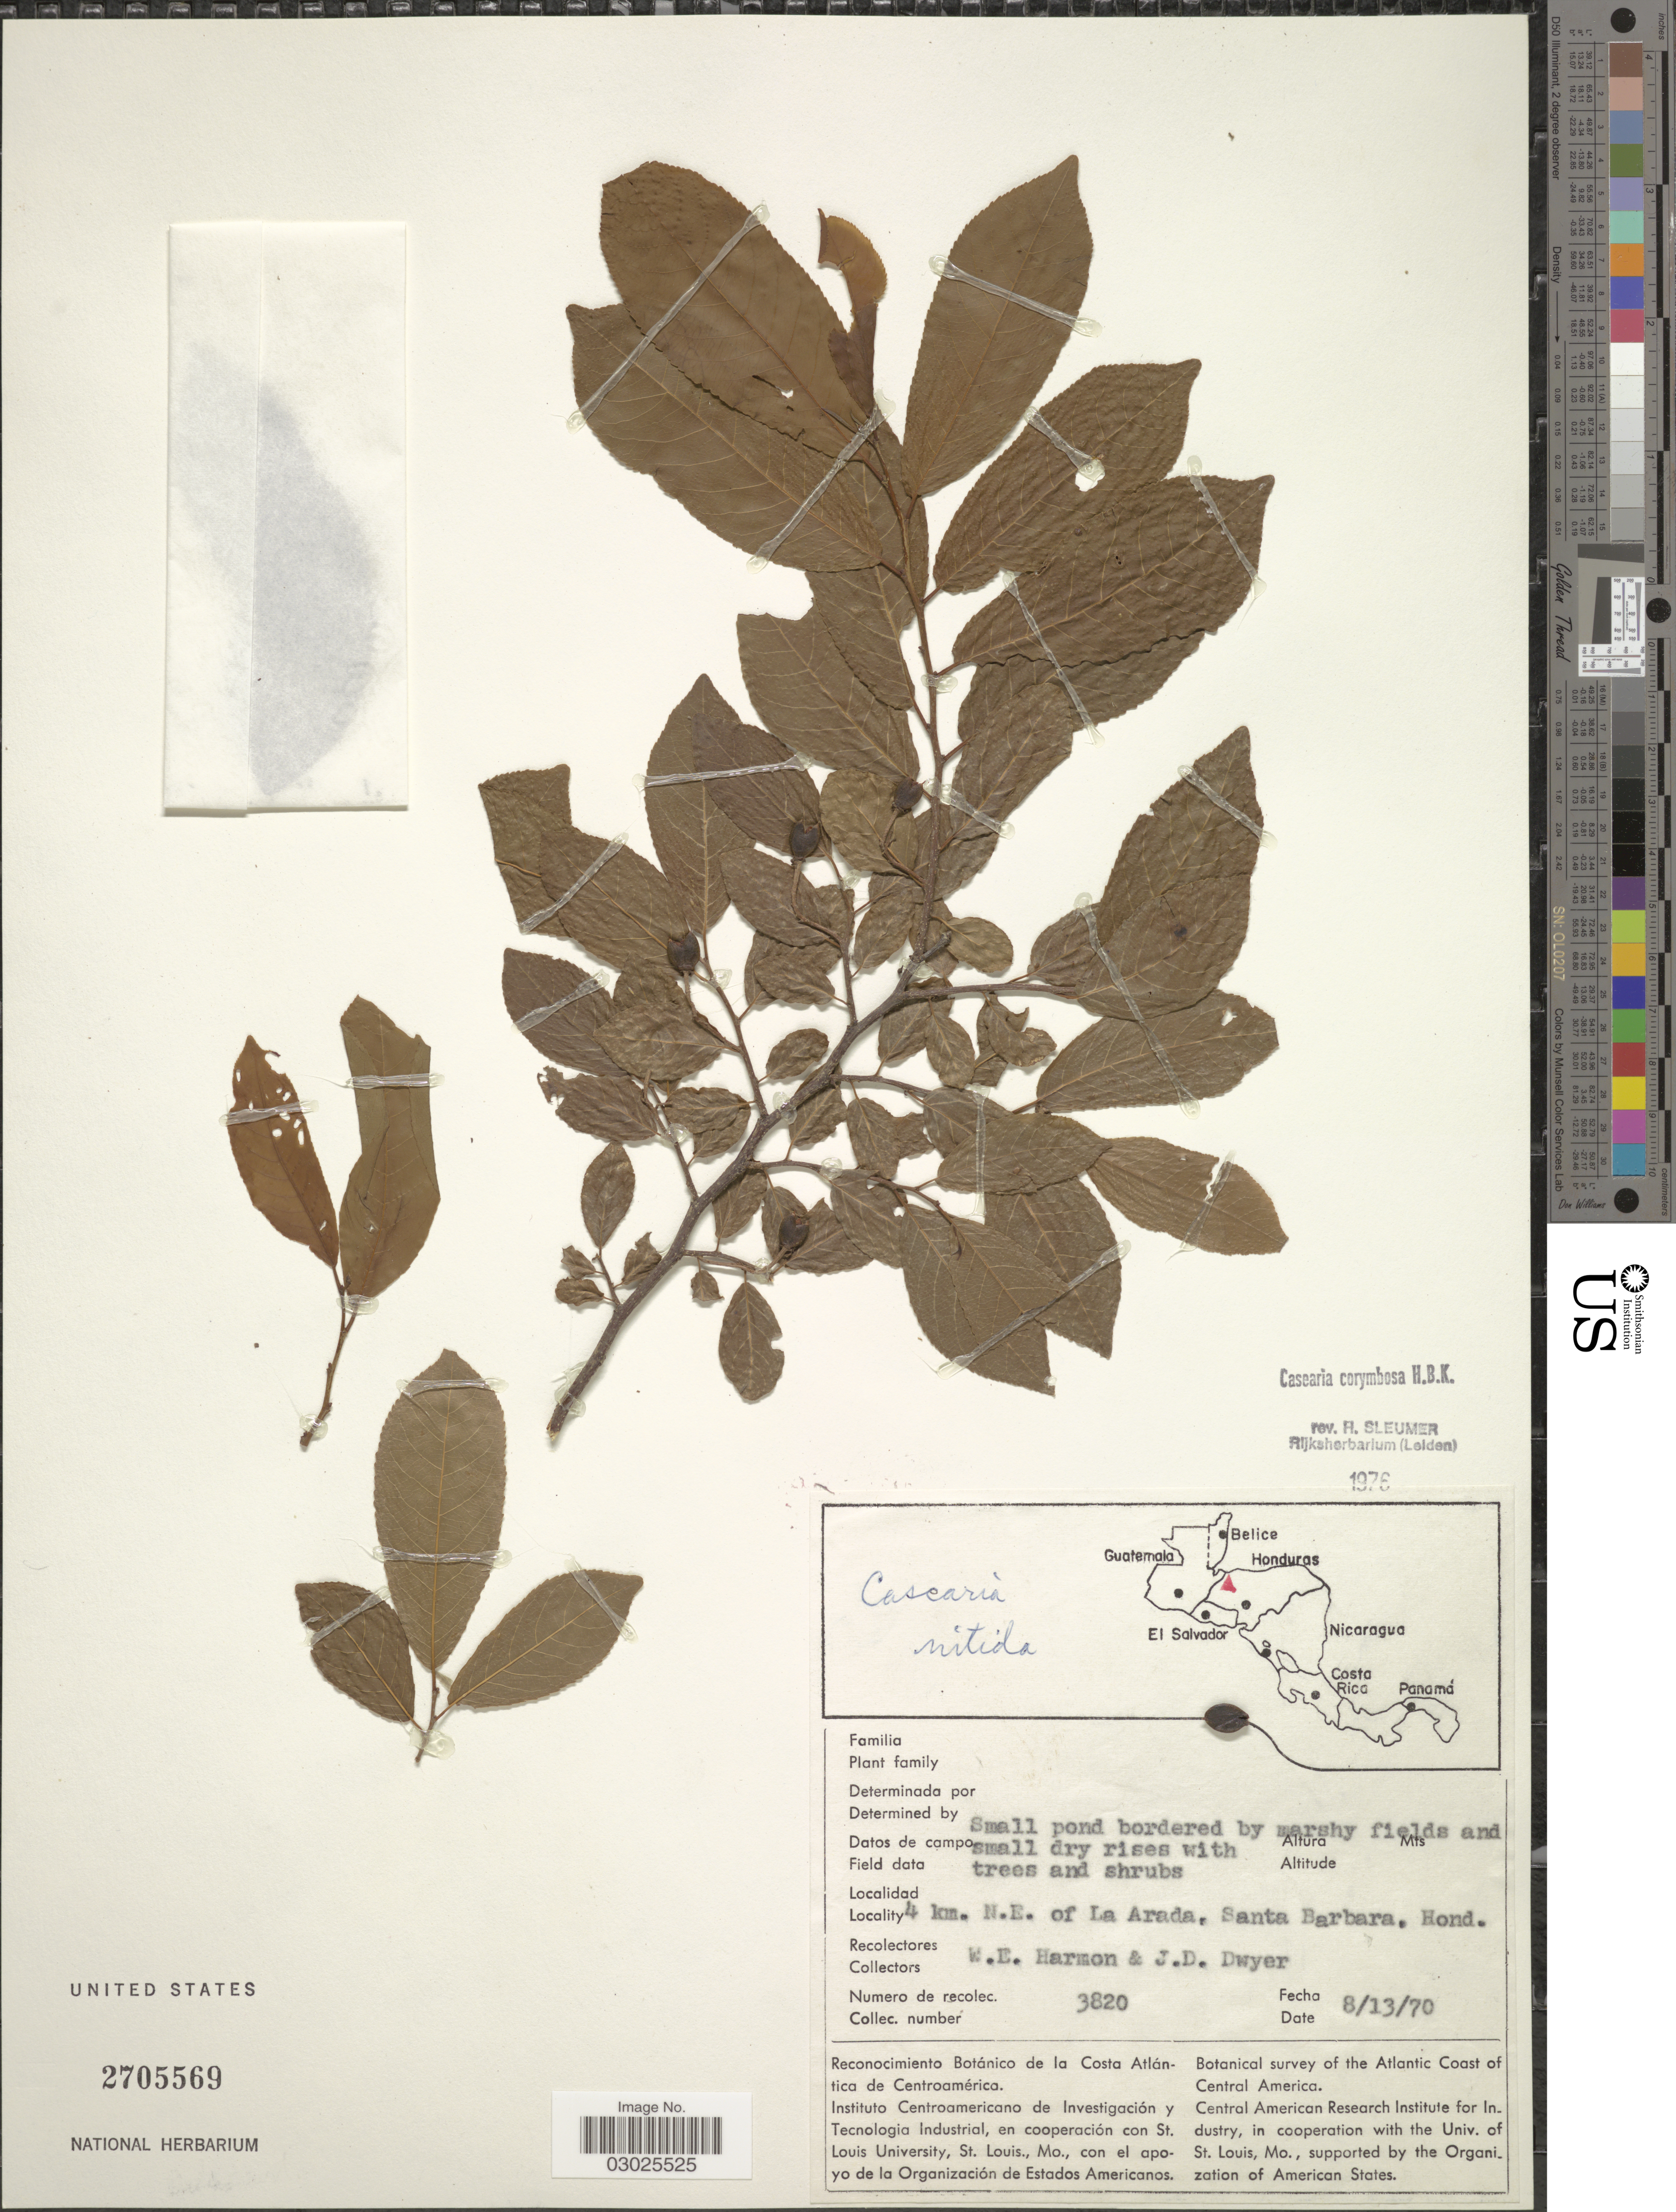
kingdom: Plantae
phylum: Tracheophyta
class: Magnoliopsida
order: Malpighiales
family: Salicaceae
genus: Casearia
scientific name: Casearia corymbosa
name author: Kunth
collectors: W. E. Harmon & J. D. Dwyer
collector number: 3820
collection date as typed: Transcribed d/m/y: 13/8/70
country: Honduras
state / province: Santa Bárbara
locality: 4 km. N.E. of La Arada.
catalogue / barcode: US 2705569